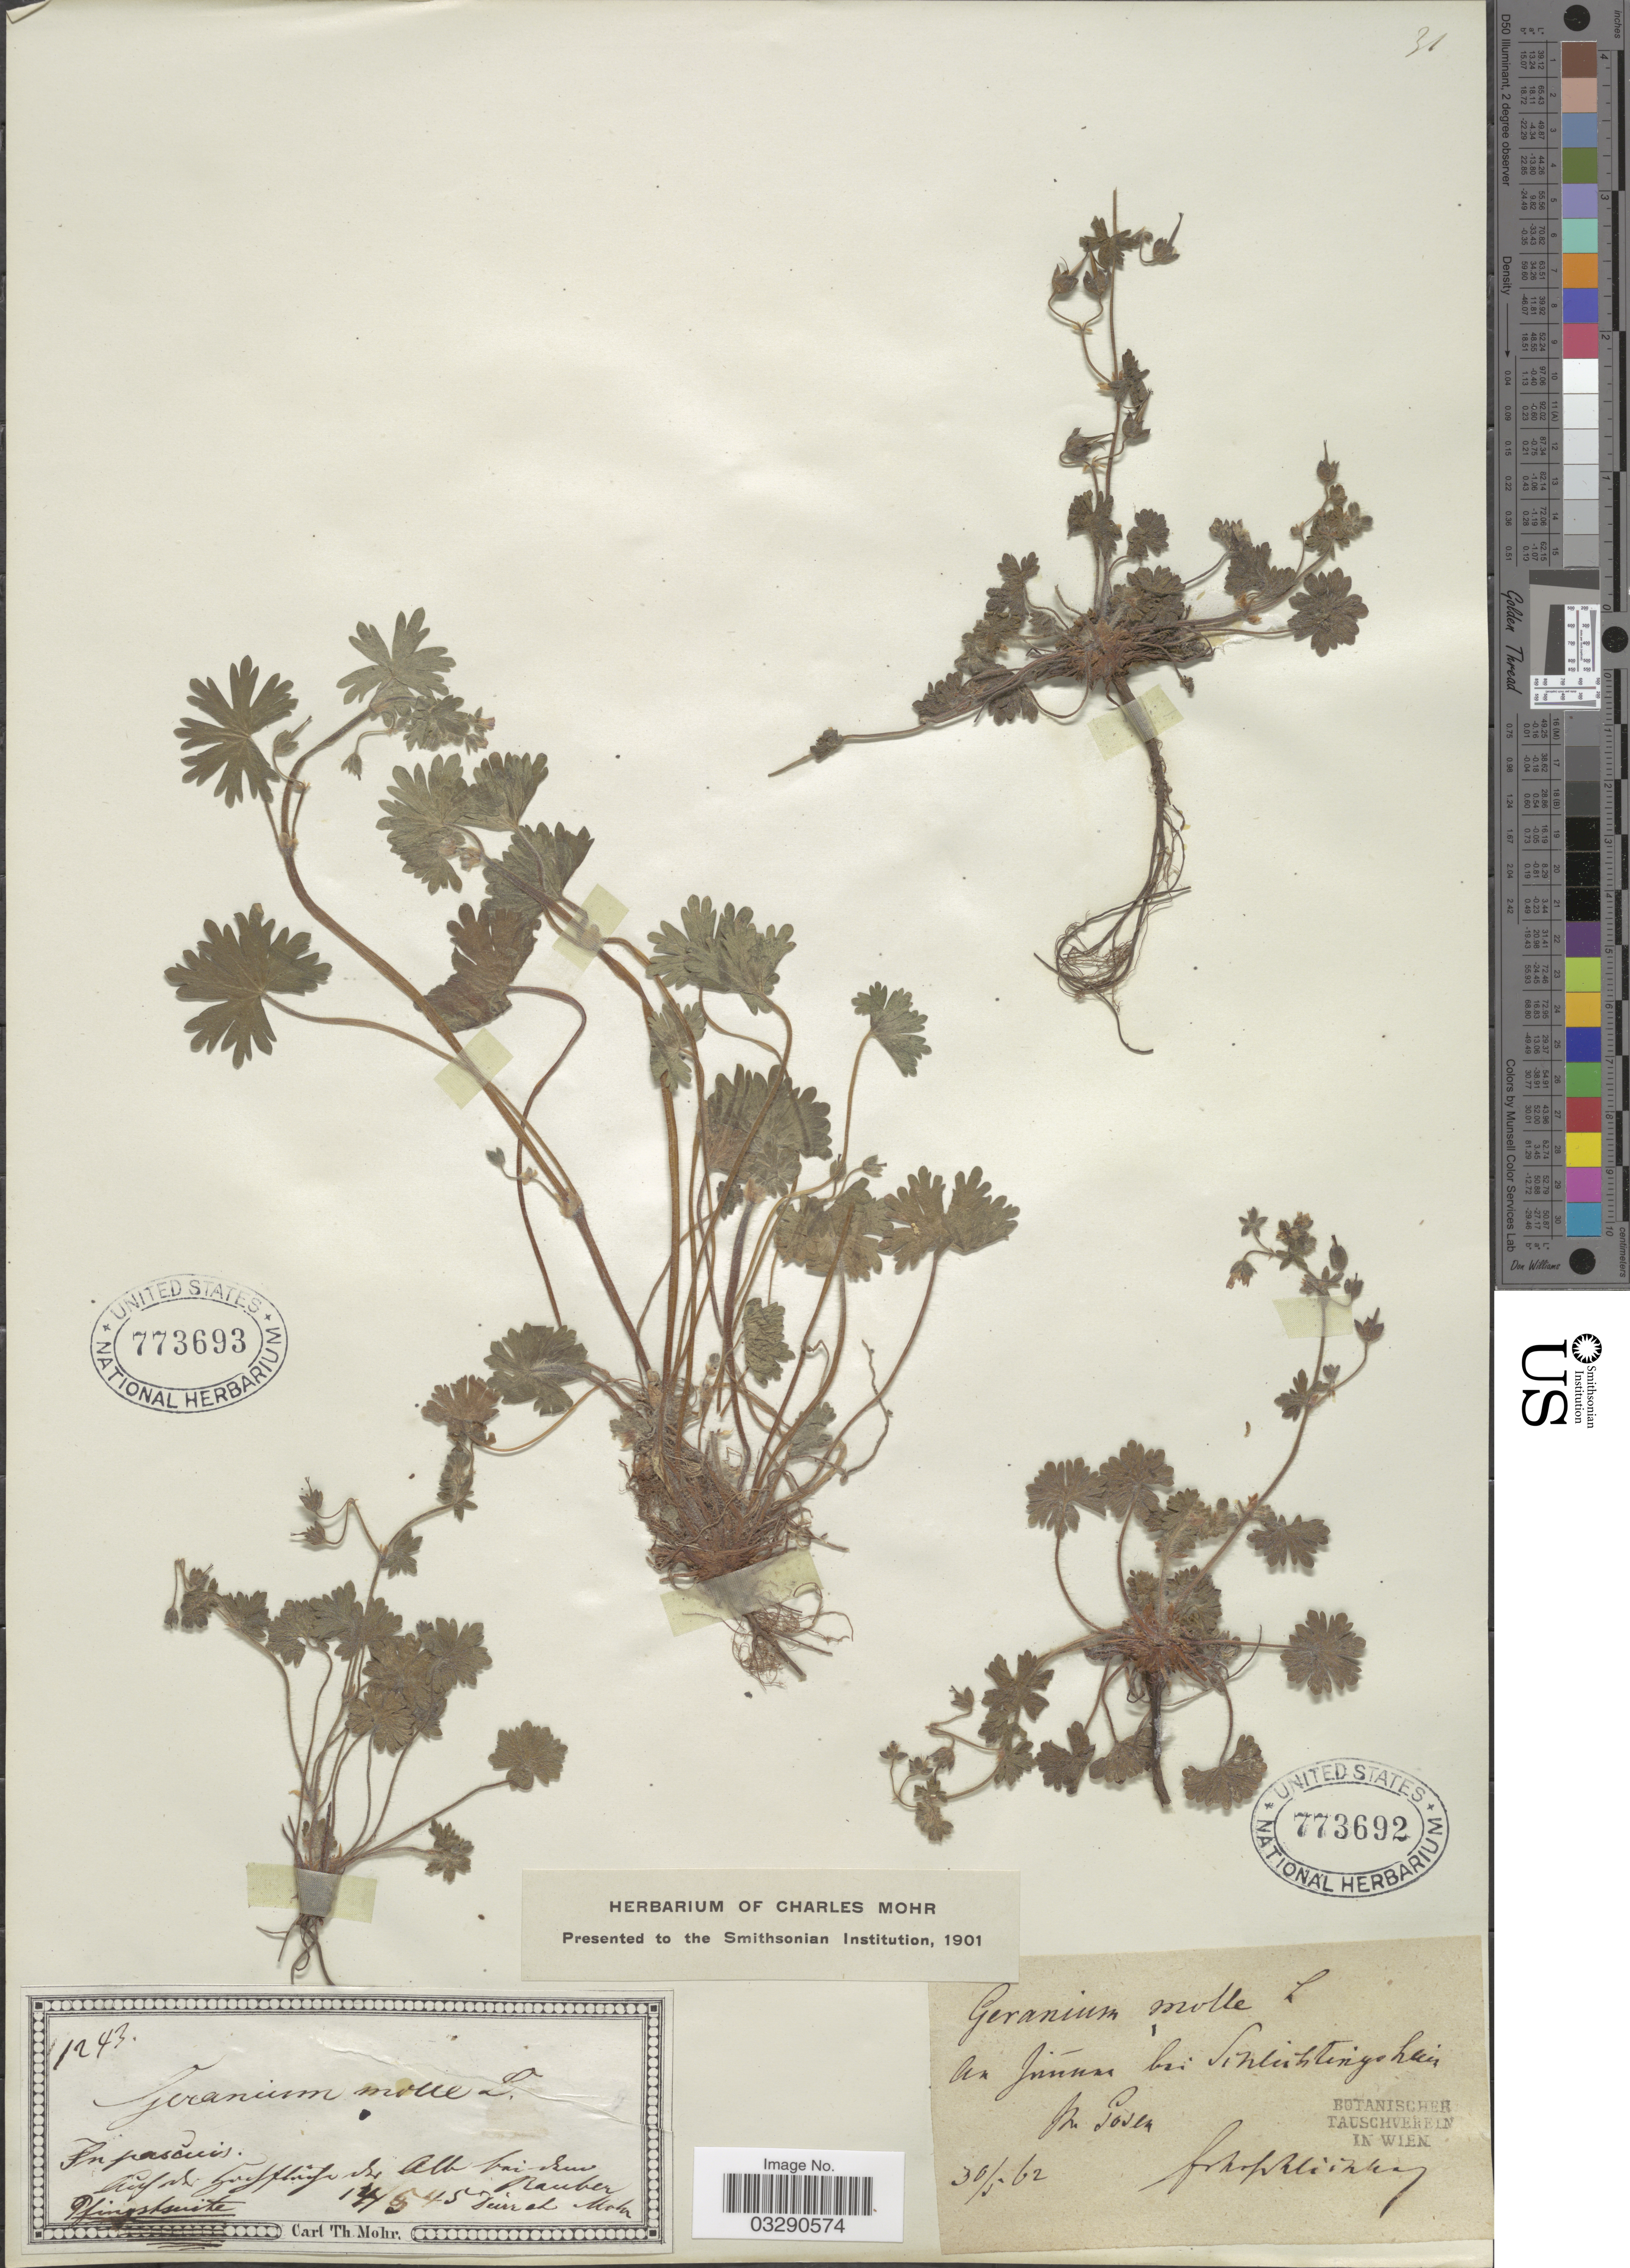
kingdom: Plantae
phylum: Tracheophyta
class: Magnoliopsida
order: Geraniales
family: Geraniaceae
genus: Geranium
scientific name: Geranium molle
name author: L.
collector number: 1243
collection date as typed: Transcribed d/m/y: 14/5/45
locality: [illegible text] Alb bai dem Rauber.[interpreted]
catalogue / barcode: US 773693